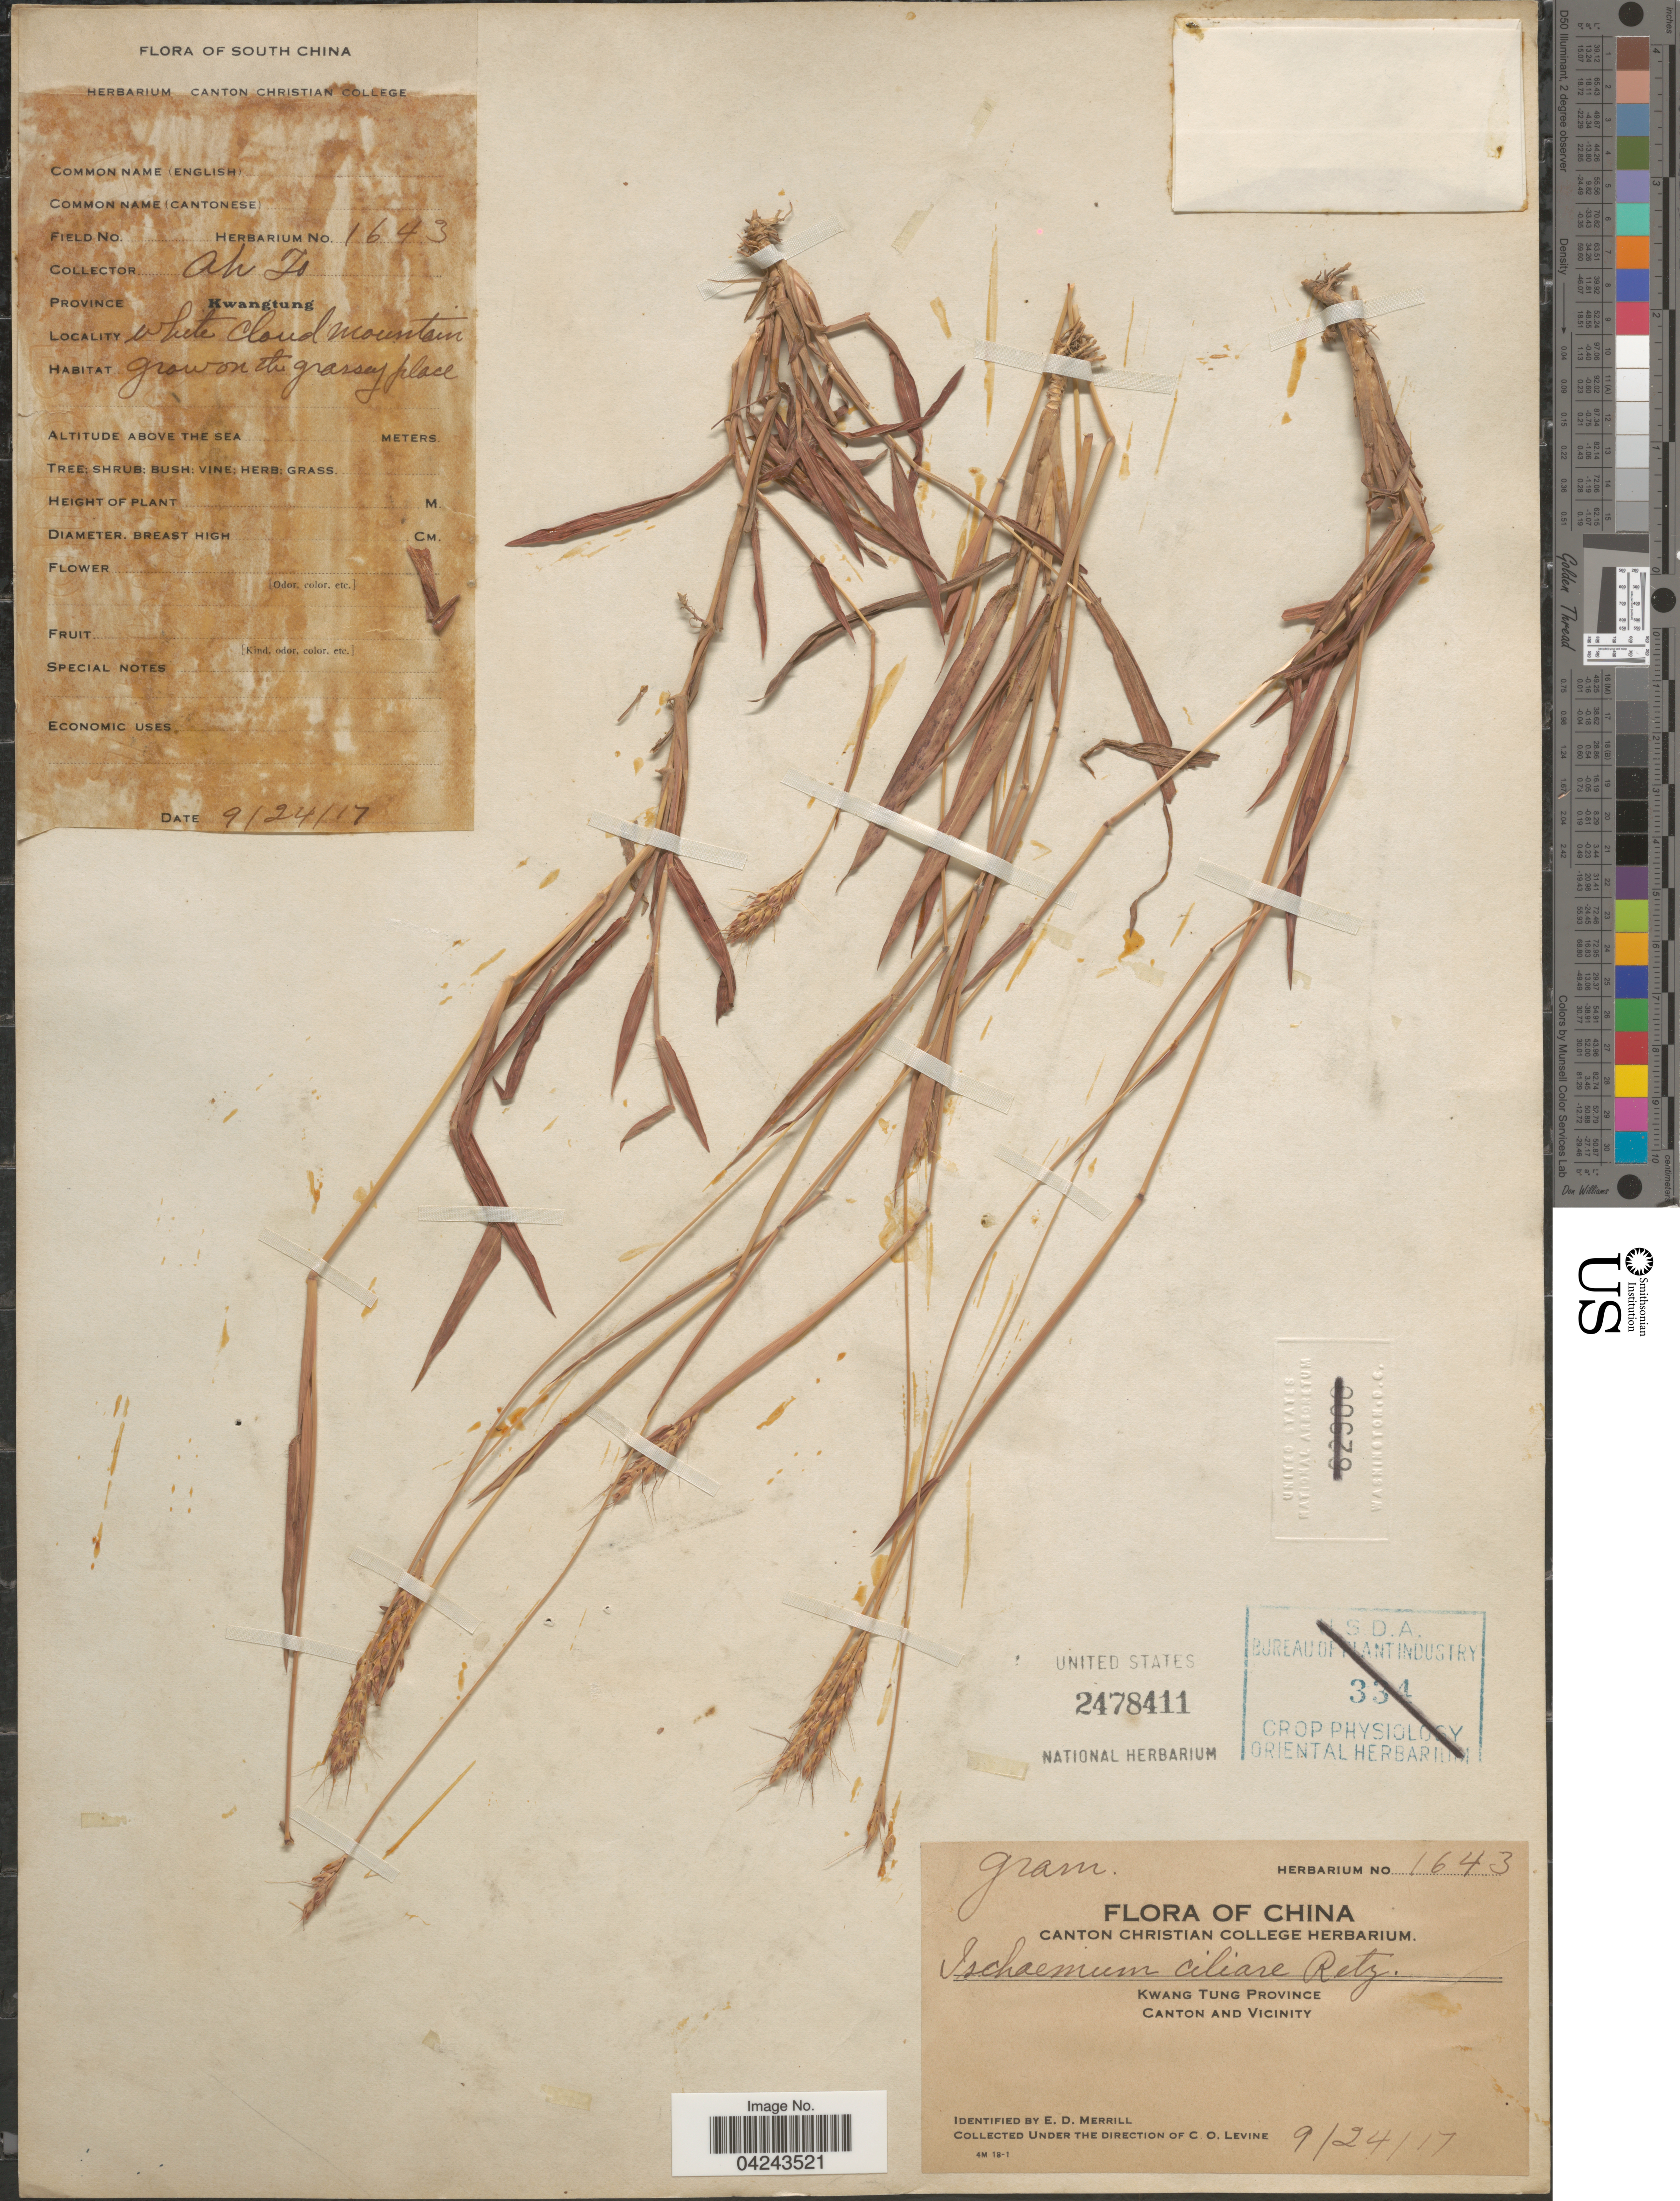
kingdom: Plantae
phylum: Tracheophyta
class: Liliopsida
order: Poales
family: Poaceae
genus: Ischaemum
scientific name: Ischaemum ciliare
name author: Retz.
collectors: C. O. Levine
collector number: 1643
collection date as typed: Transcribed d/m/y: 24/9/17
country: China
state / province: Guangdong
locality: Kwang Tung Province. Canton and vicinity. Kwangtung. White Cloud Mountain.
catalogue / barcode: US 2478411